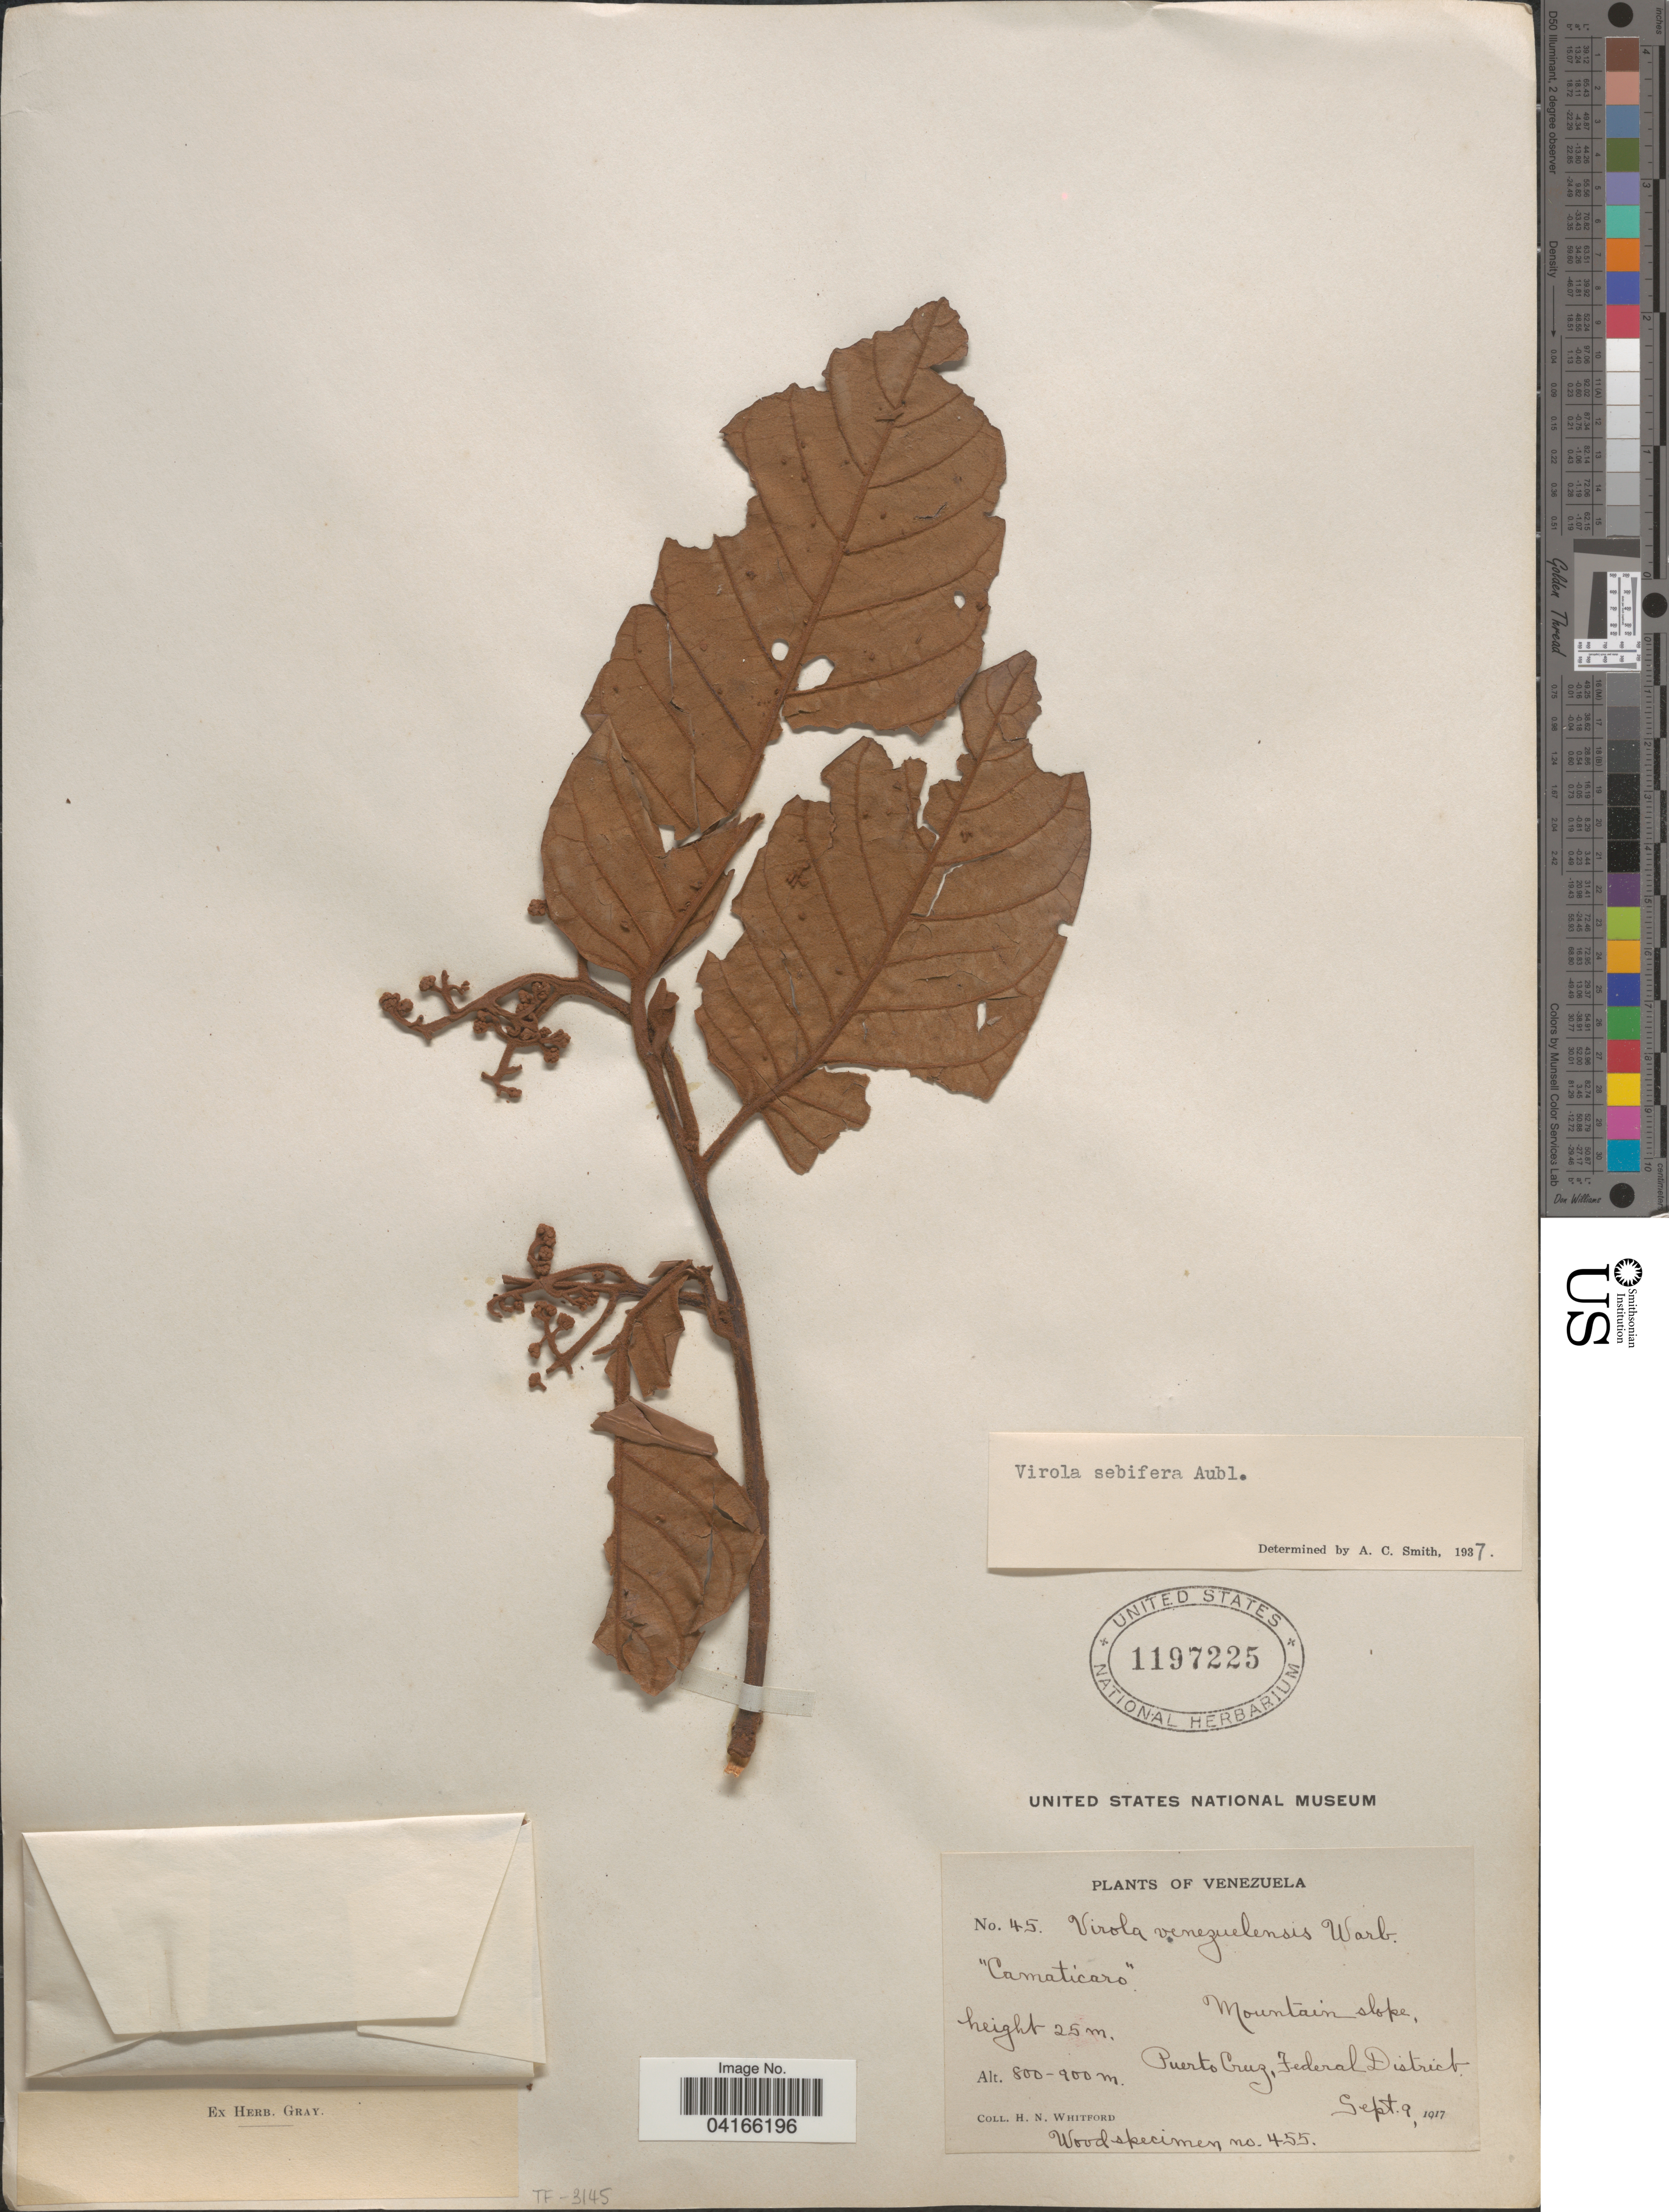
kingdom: Plantae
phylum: Tracheophyta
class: Magnoliopsida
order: Magnoliales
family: Myristicaceae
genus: Virola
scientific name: Virola sebifera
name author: Aubl.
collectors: H. Whiteford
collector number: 45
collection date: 1917-09-09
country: Venezuela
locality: Camaticaro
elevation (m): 800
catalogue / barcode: US 1197225